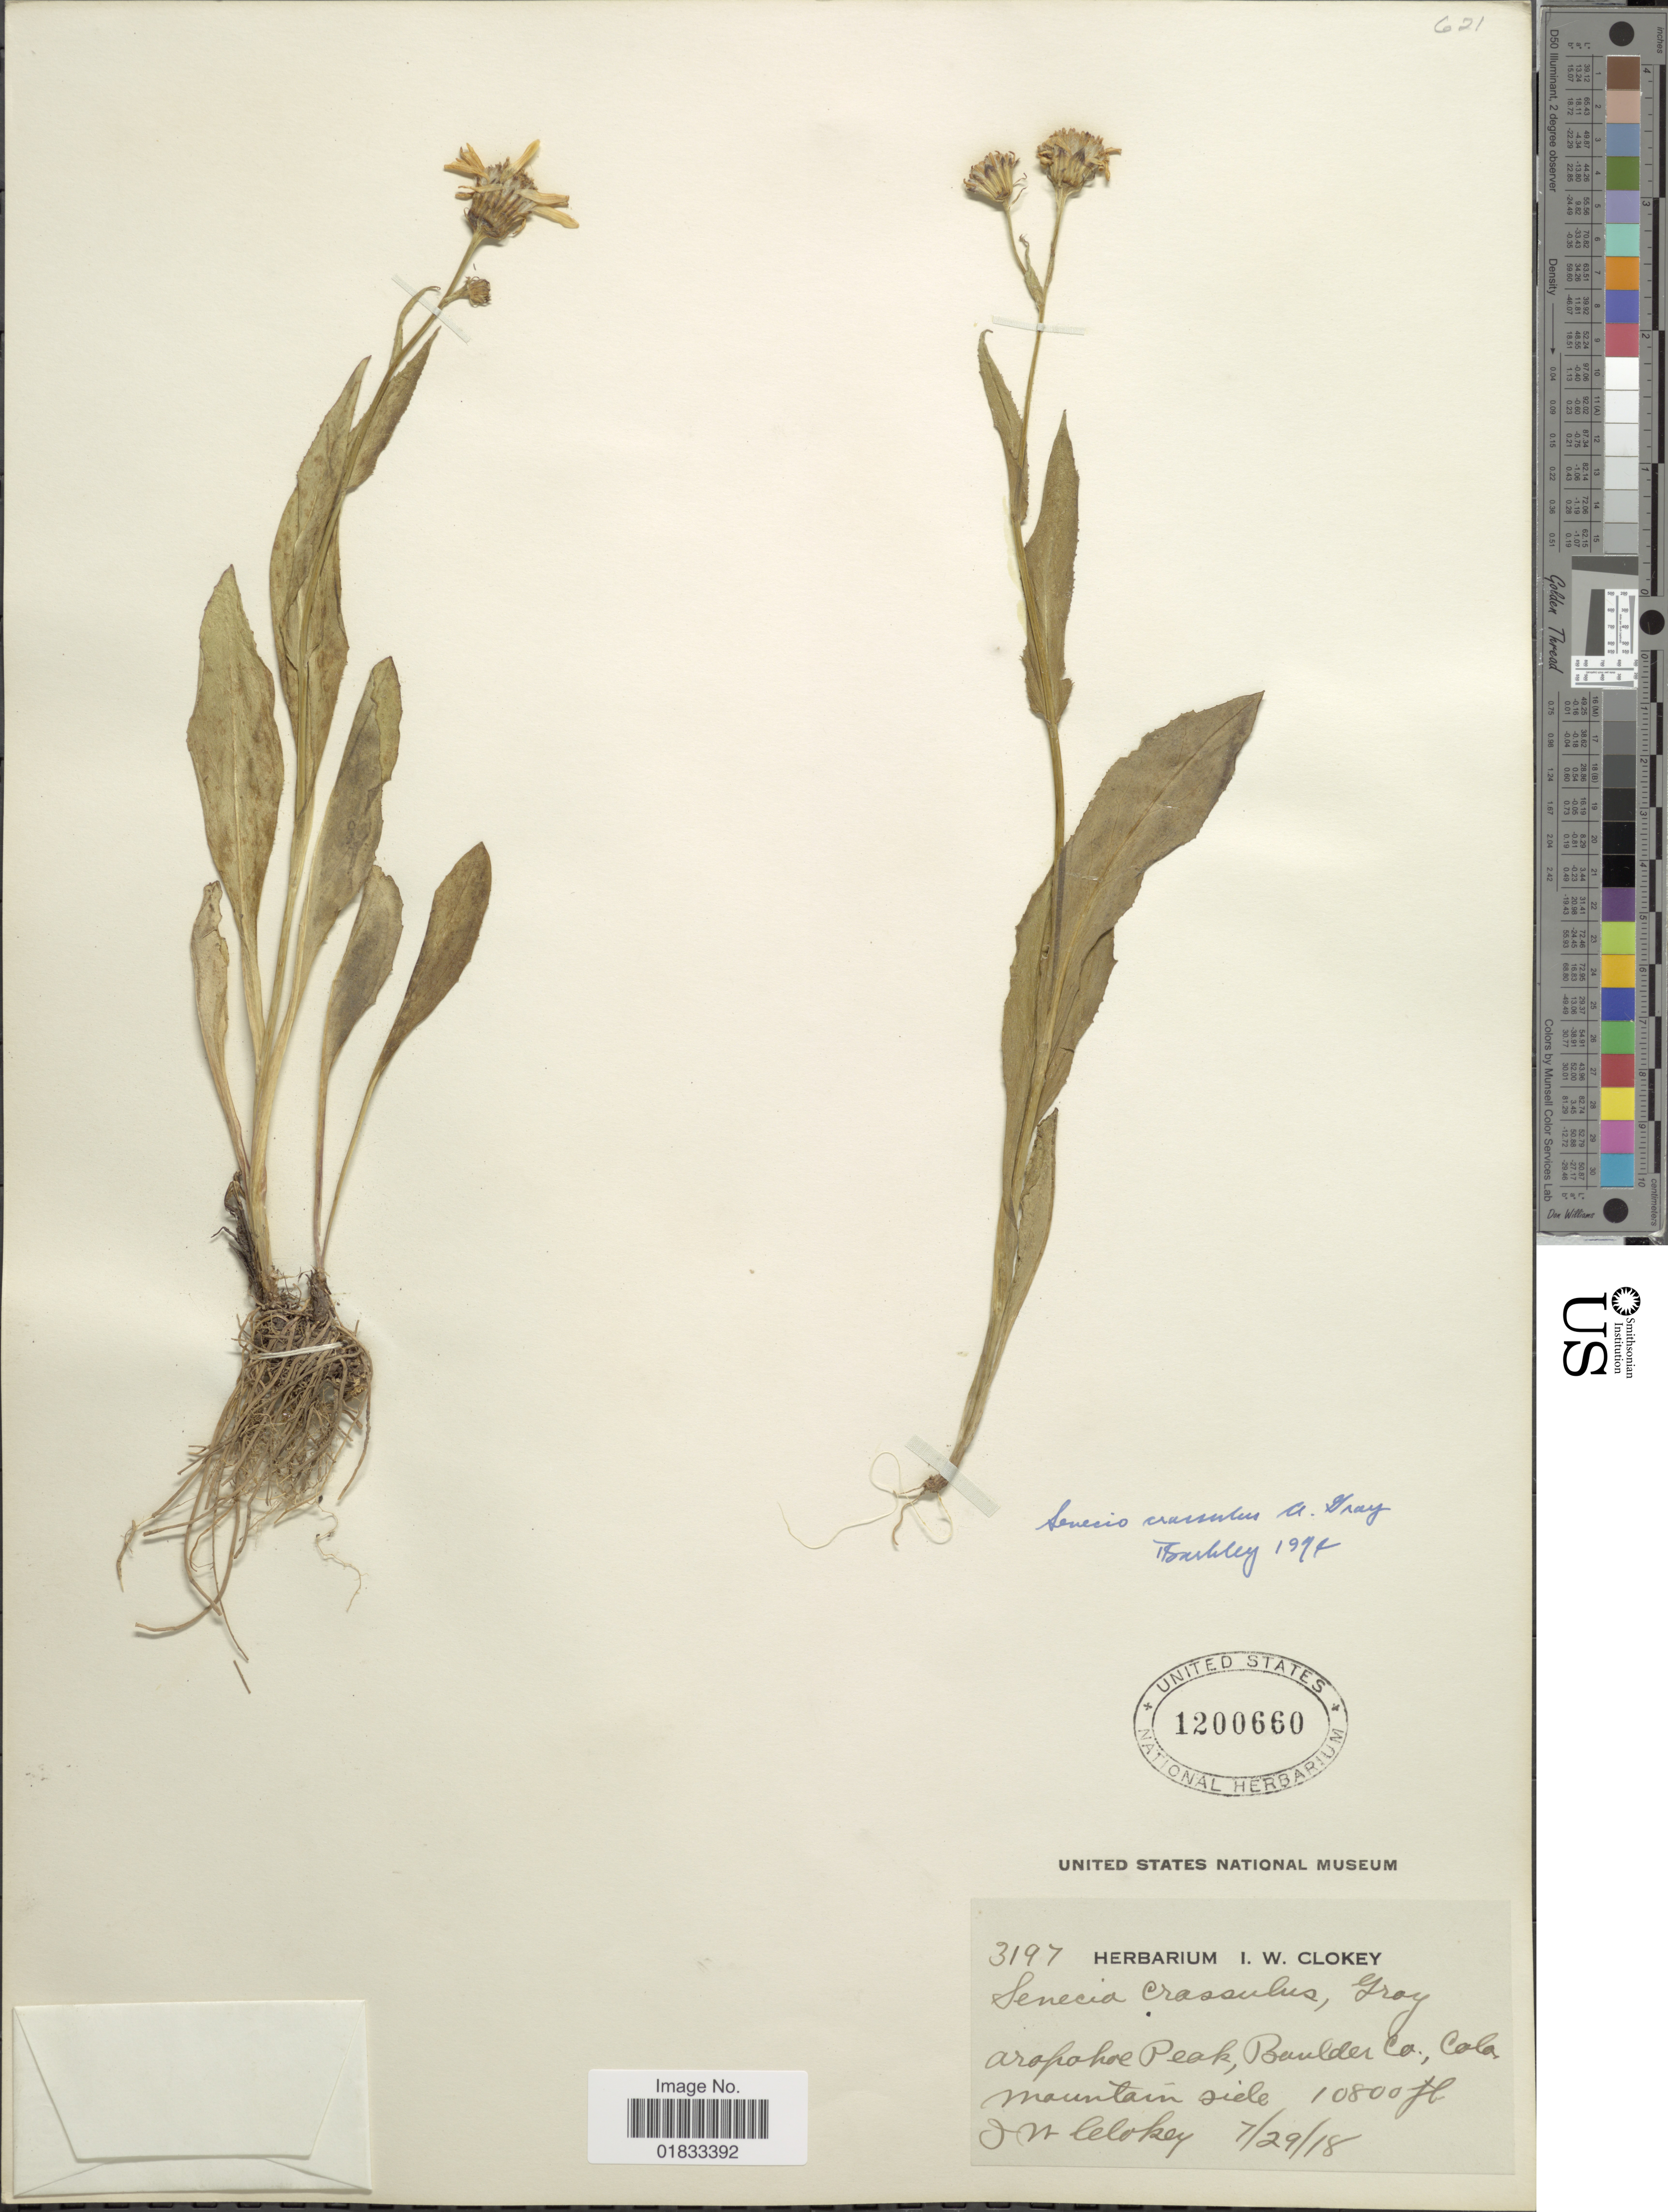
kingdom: Plantae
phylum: Tracheophyta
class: Magnoliopsida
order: Asterales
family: Asteraceae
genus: Senecio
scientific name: Senecio crassulus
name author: A. Gray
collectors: I. W. Clokey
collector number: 3197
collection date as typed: Transcribed d/m/y: 29/7/18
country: United States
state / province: Colorado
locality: Arapahoe Peak, Boulder Co.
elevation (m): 3292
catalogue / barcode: US 1200660